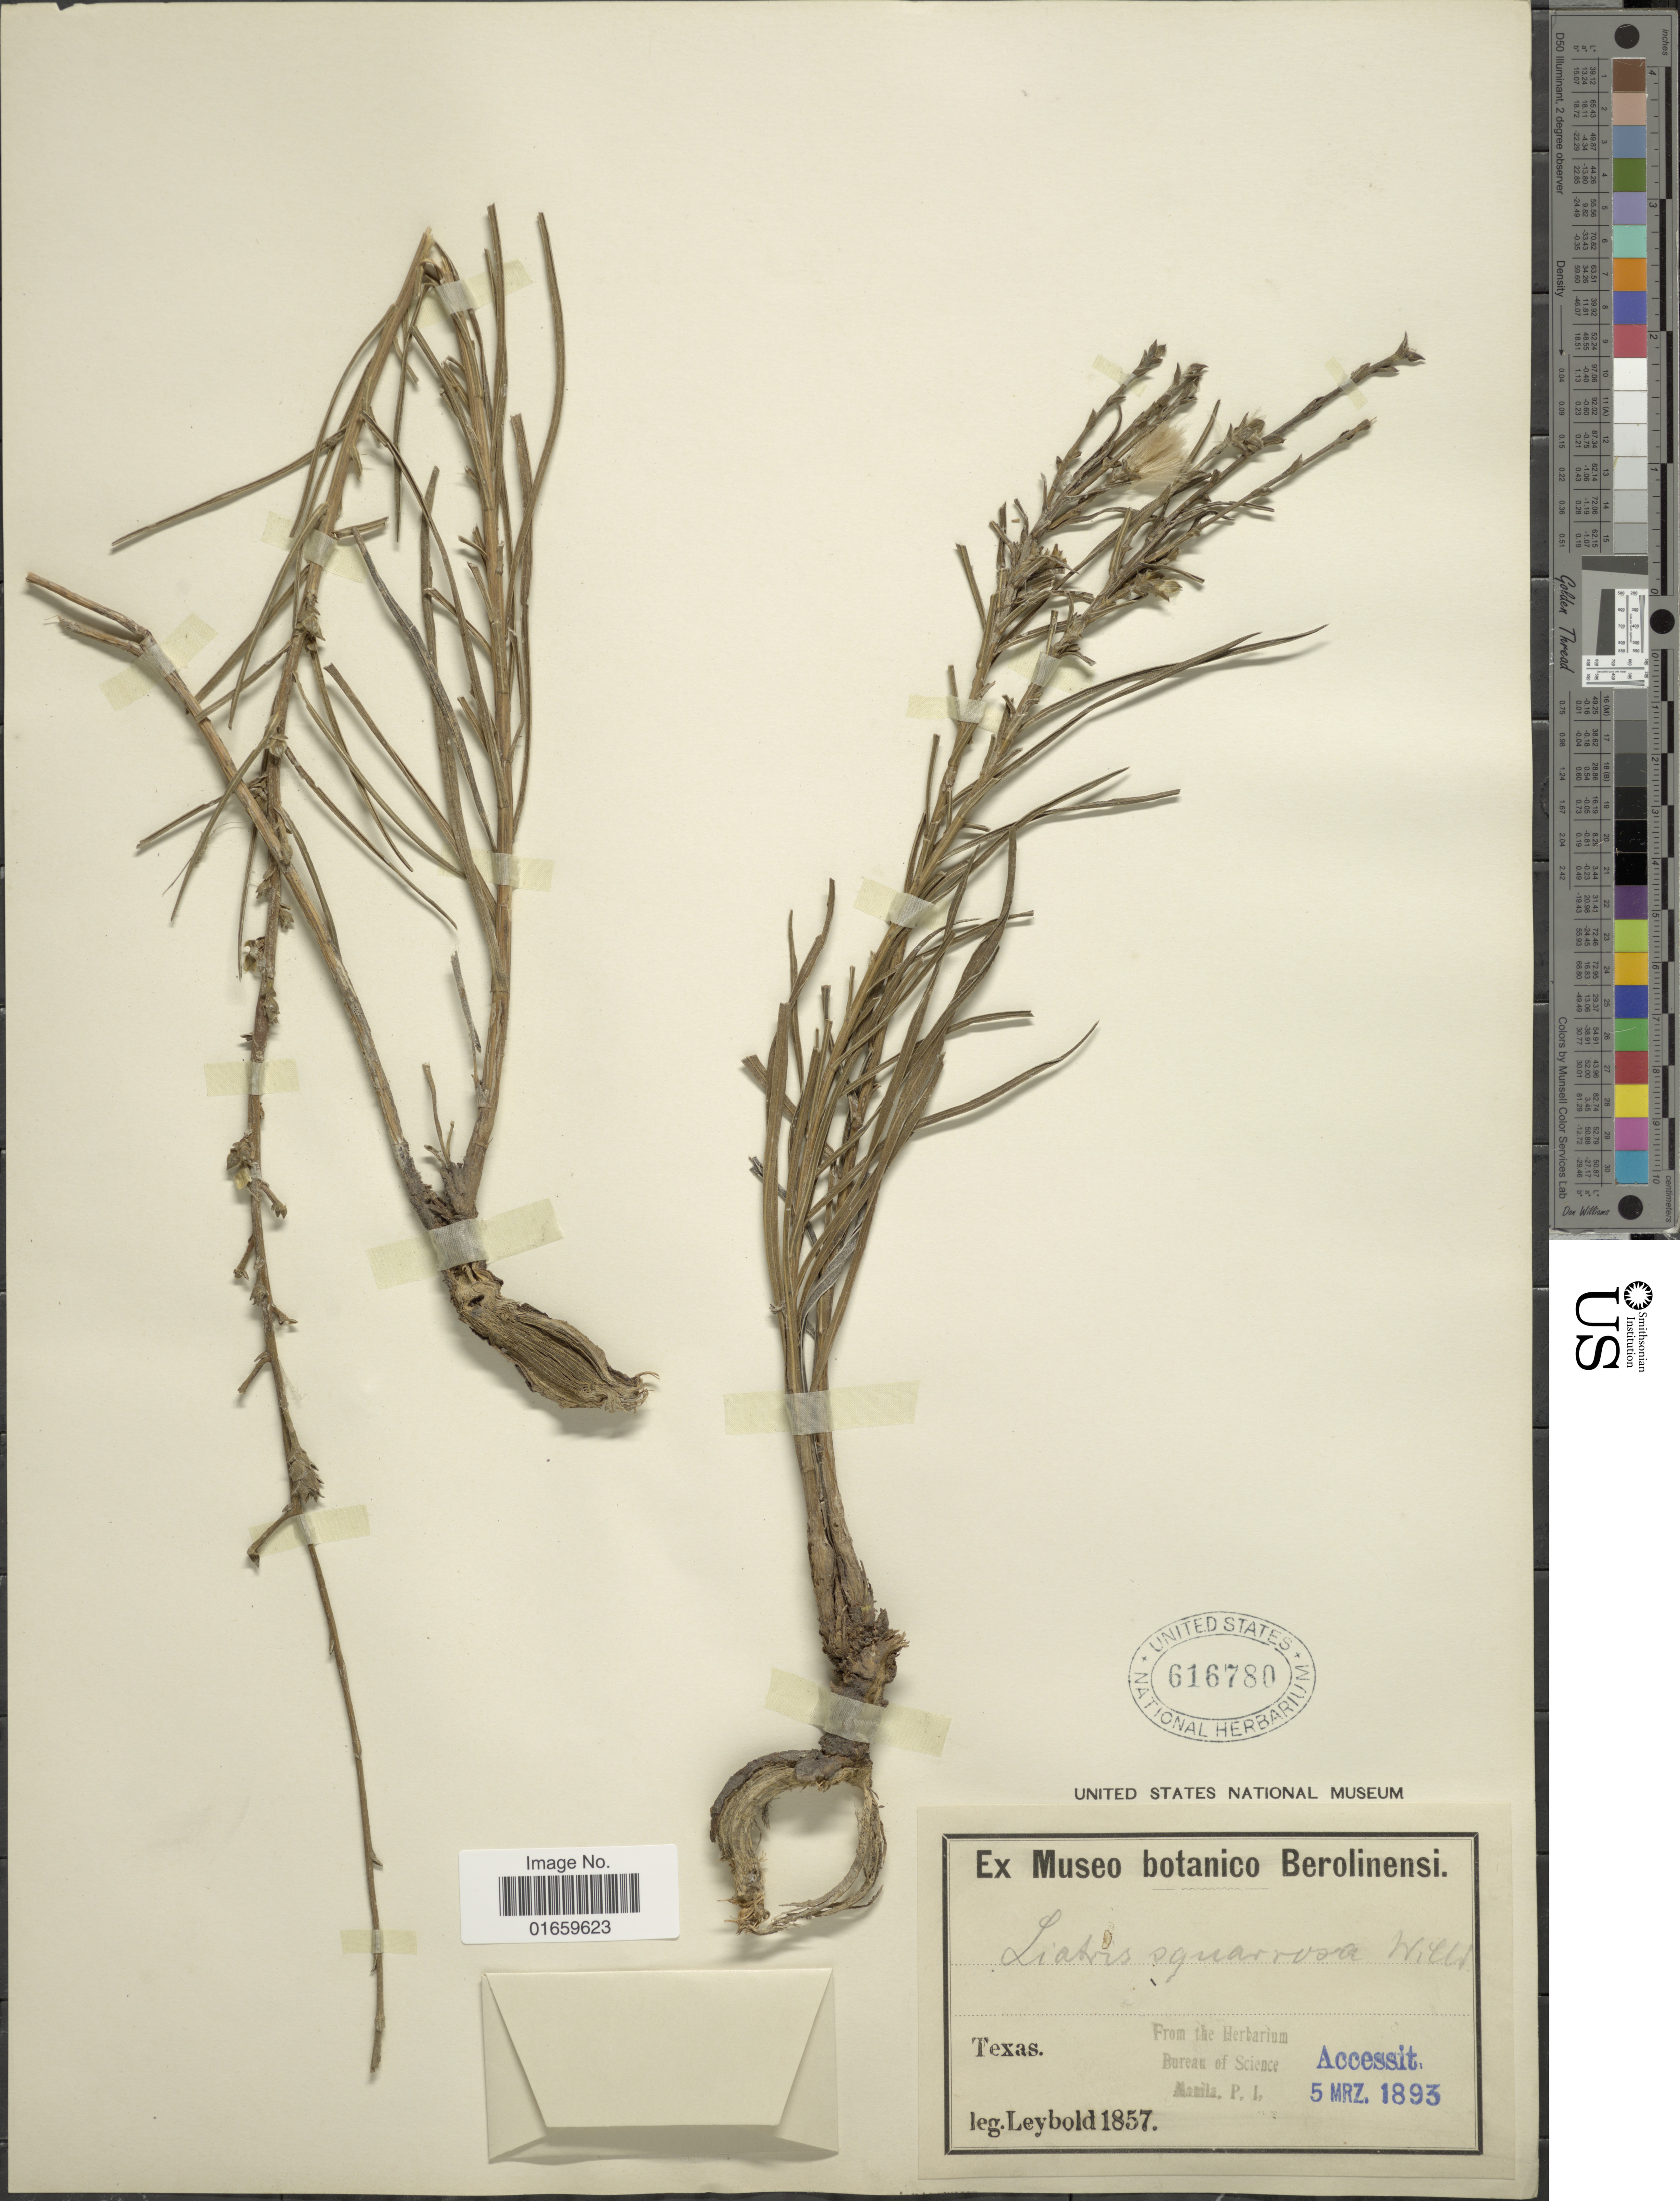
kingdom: Plantae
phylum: Tracheophyta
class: Magnoliopsida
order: Asterales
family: Asteraceae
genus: Liatris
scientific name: Liatris squarrosa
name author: (L.) Michx.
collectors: Leybold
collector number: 1857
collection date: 1893-03-05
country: United States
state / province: Texas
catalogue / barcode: US 616780